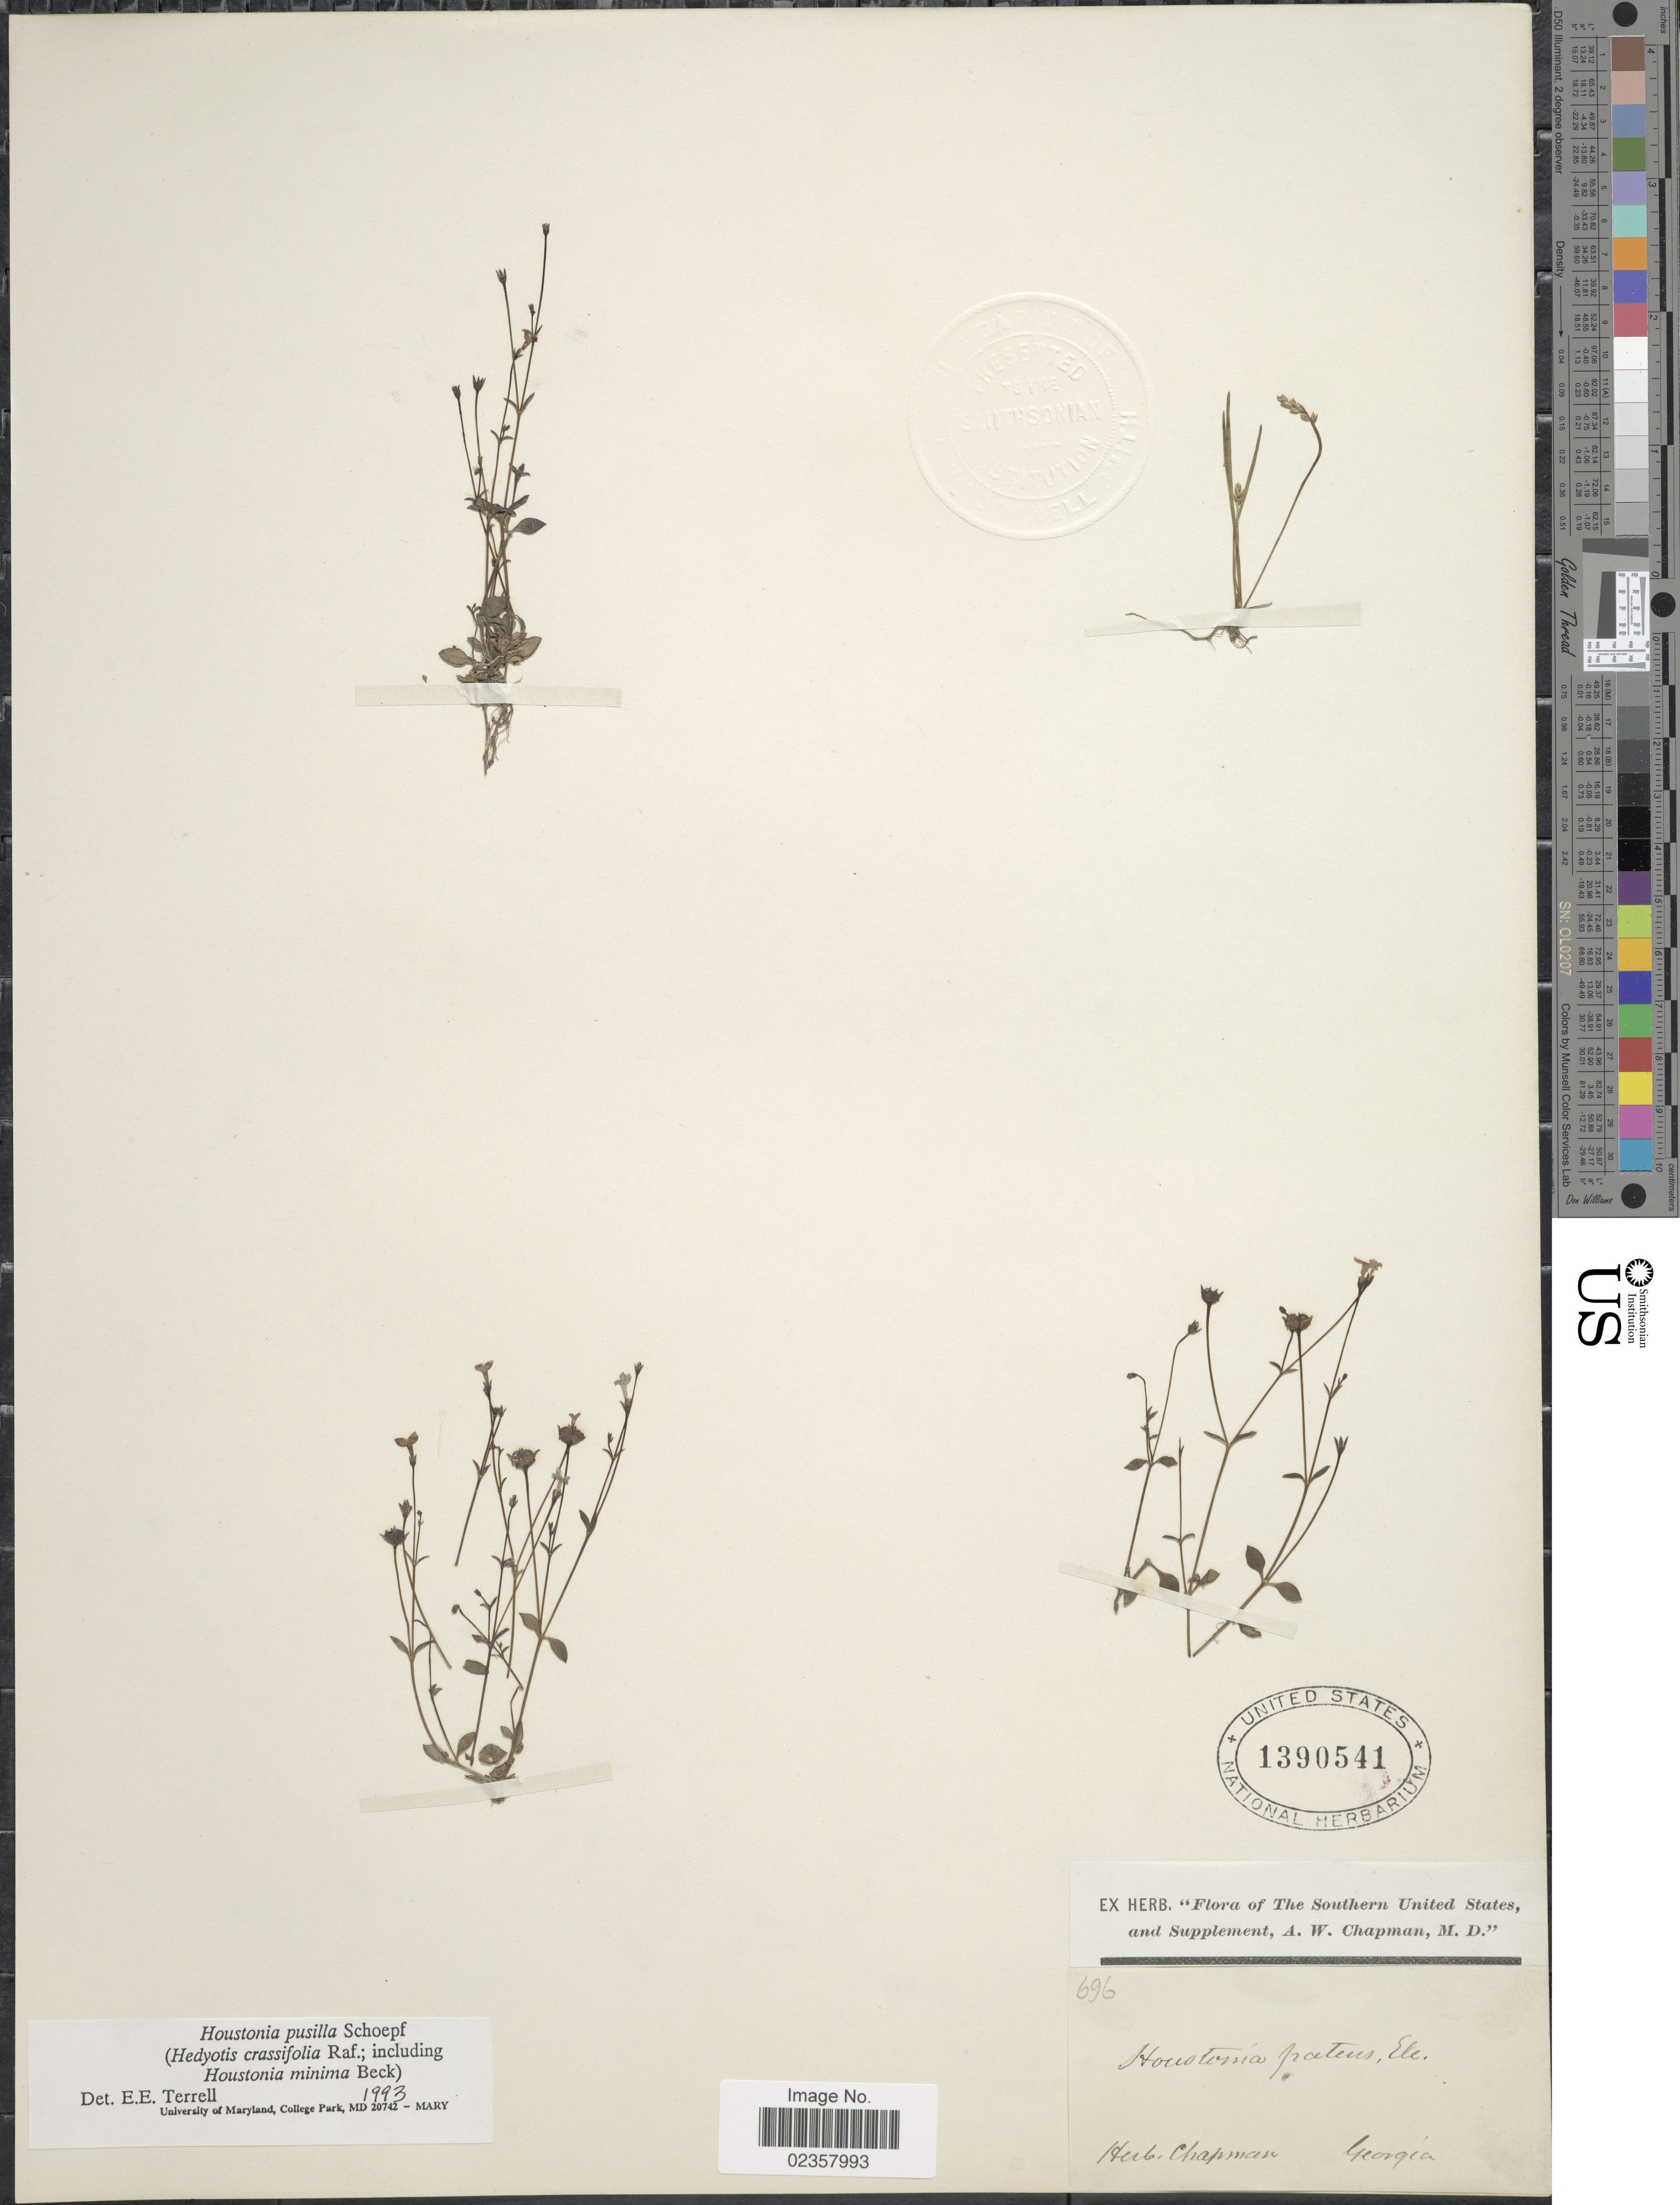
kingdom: Plantae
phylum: Tracheophyta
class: Magnoliopsida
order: Gentianales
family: Rubiaceae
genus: Houstonia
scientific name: Houstonia pusilla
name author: Schoepf.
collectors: ex herb. Chapman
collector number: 696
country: United States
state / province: Georgia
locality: Georgia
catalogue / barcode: US 1390541